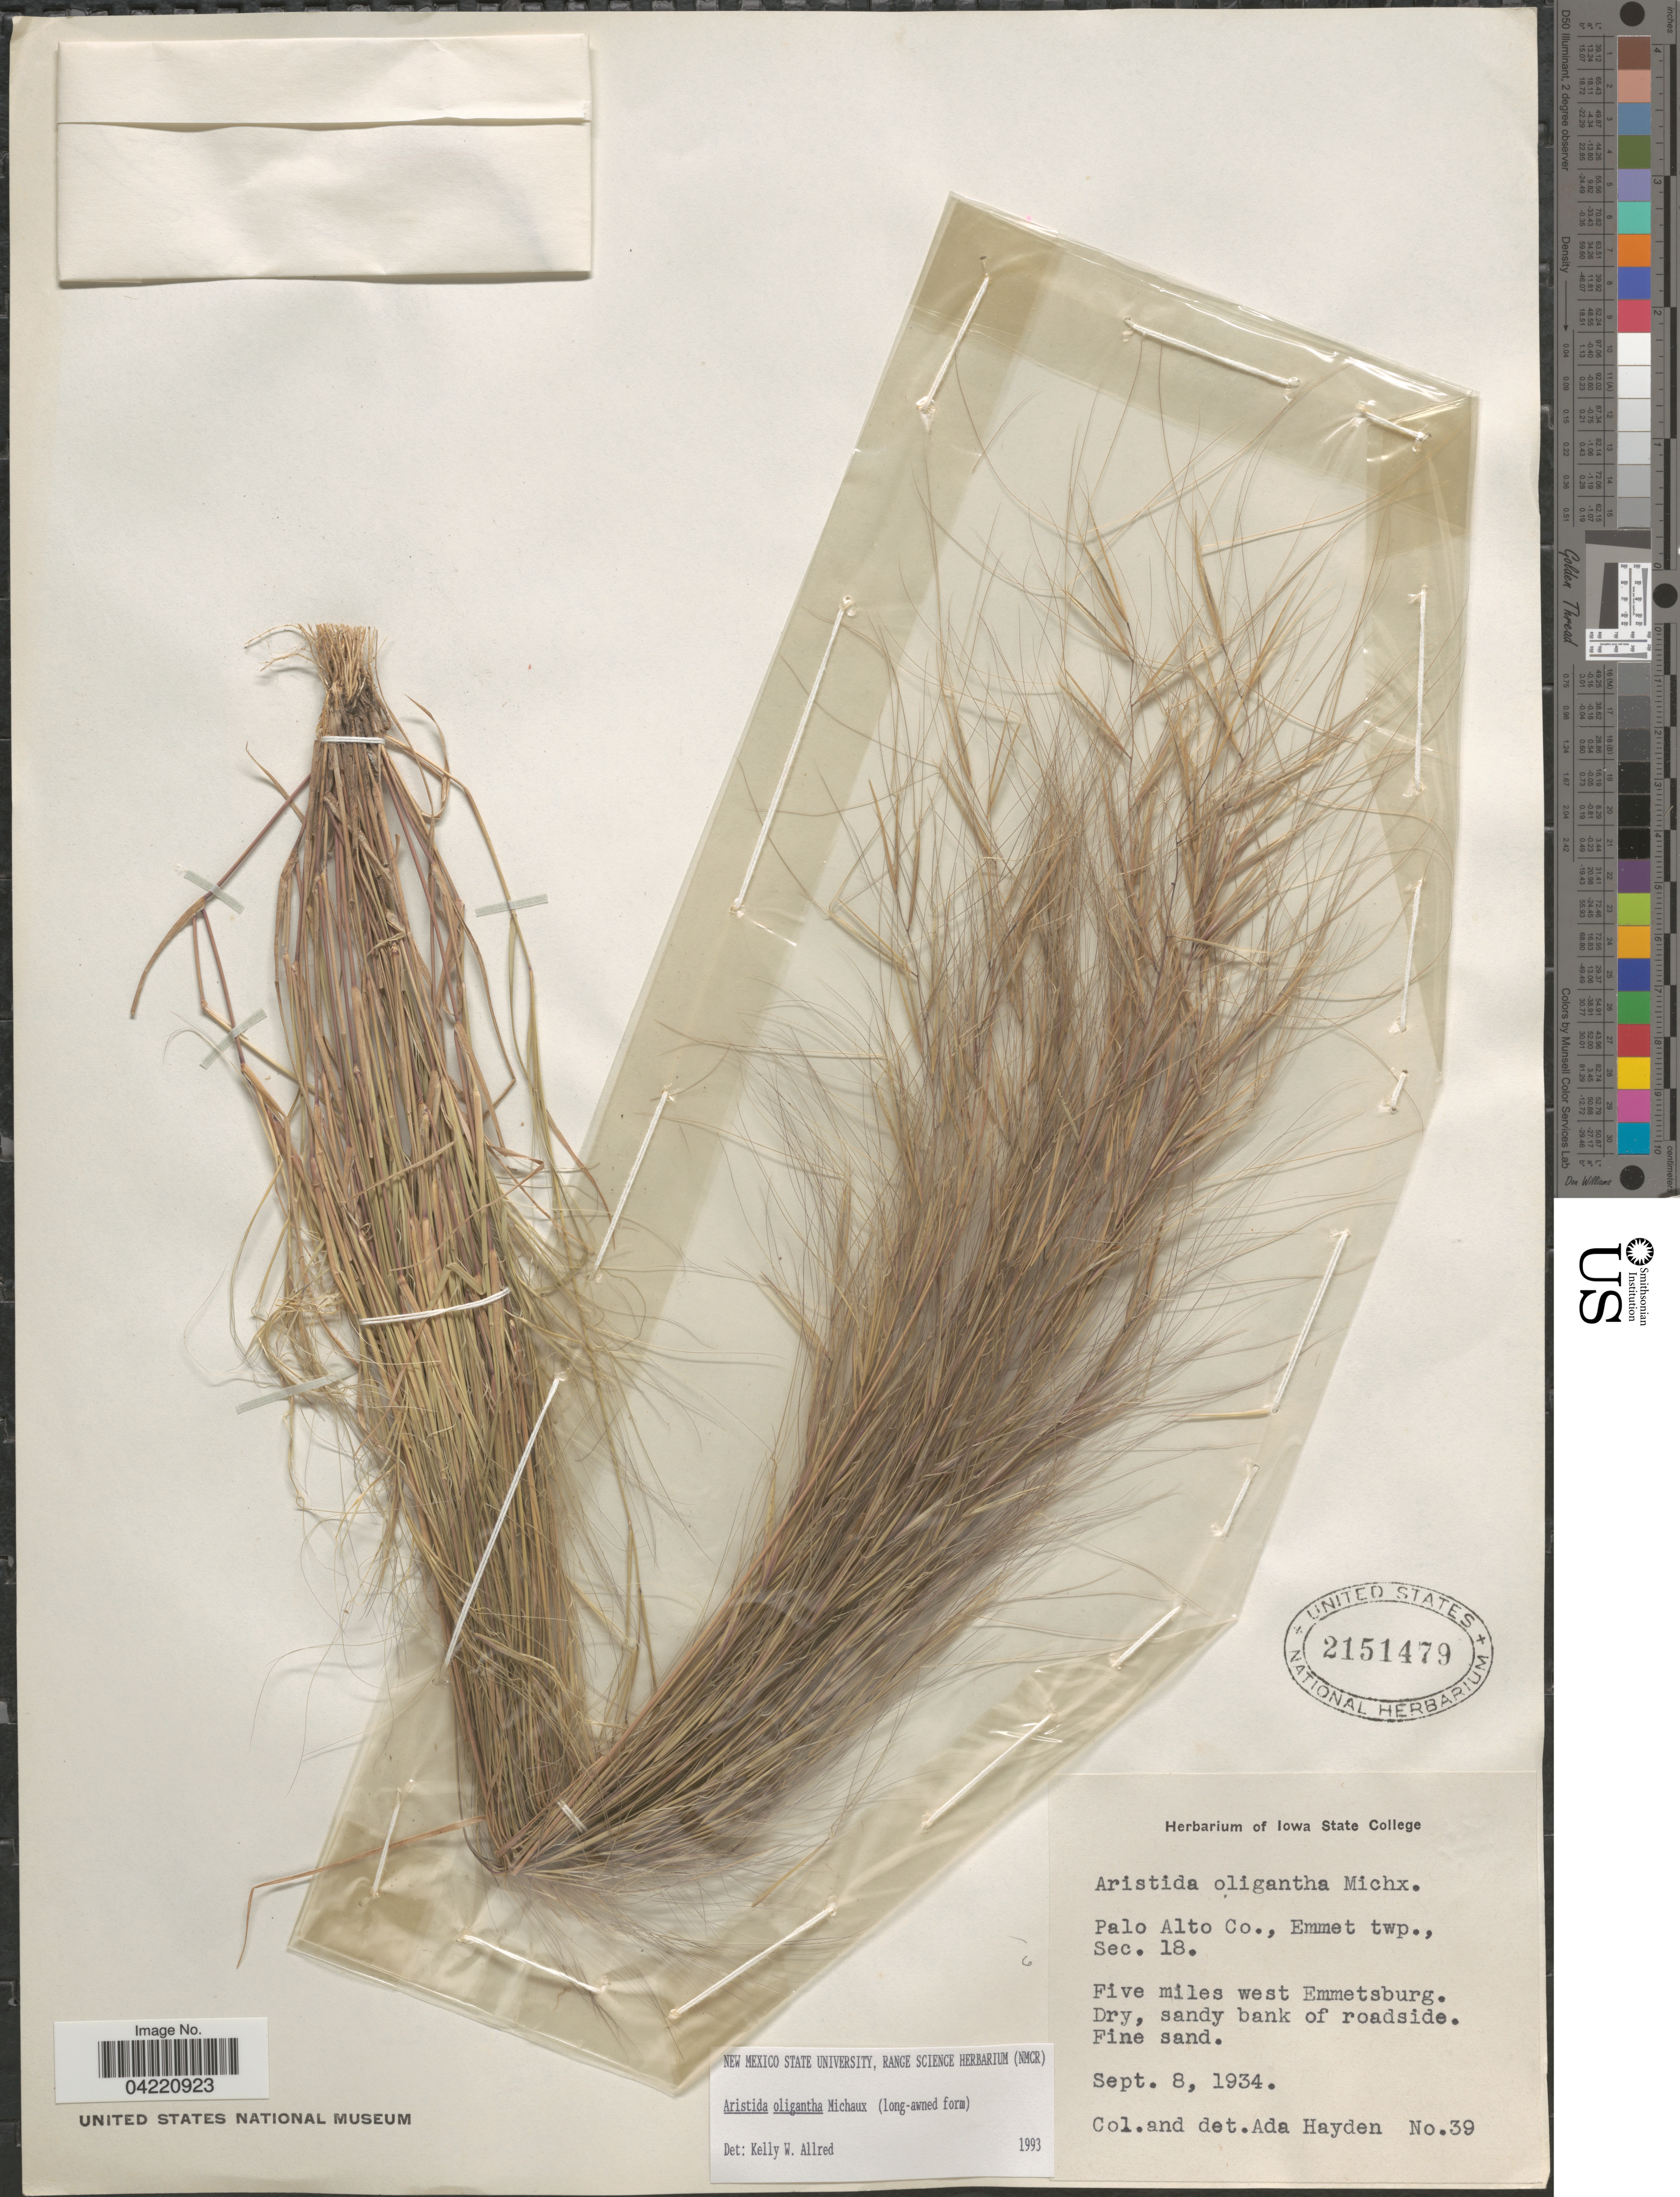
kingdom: Plantae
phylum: Tracheophyta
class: Liliopsida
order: Poales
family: Poaceae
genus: Aristida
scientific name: Aristida oligantha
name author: Michx.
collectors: Ada Hayden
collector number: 39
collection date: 1934-09-08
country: United States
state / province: Iowa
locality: Palo Alto Co., Emmet twp., Sec. 18. Five miles west Emmetsburg.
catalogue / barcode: US 2151479